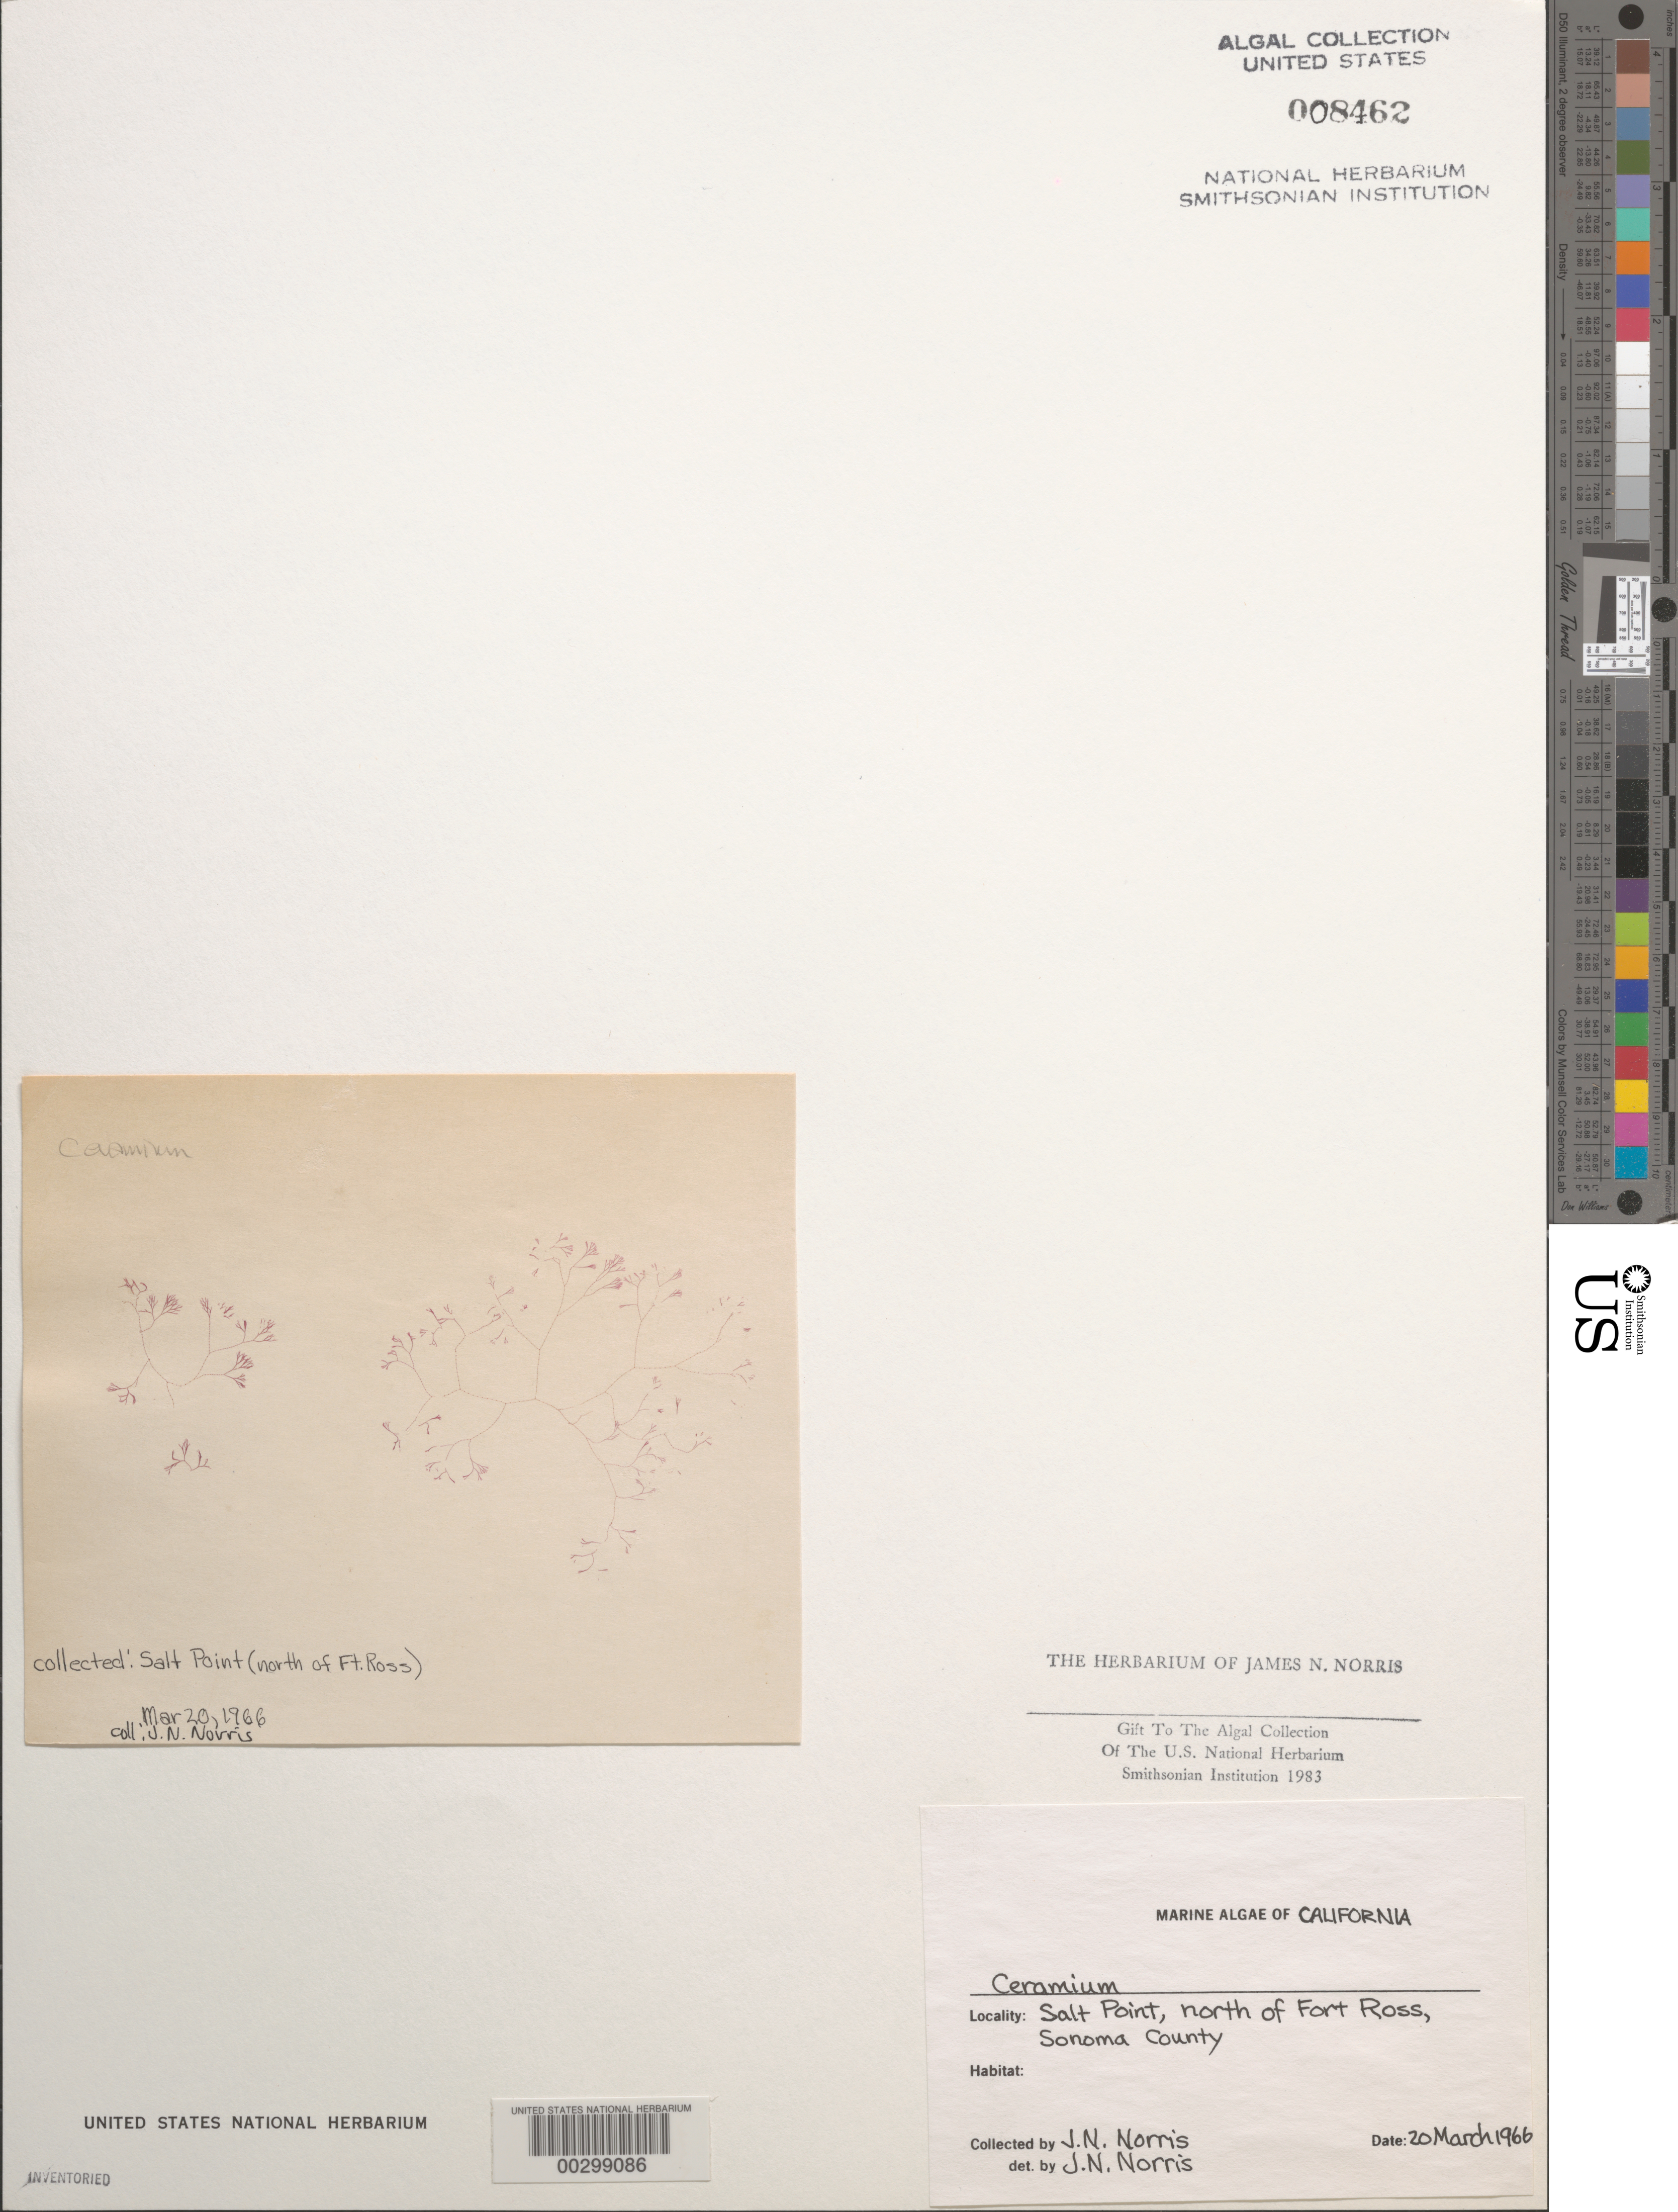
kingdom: Plantae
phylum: Rhodophyta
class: Florideophyceae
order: Ceramiales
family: Ceramiaceae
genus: Ceramium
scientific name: Ceramium sp.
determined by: Norris, James N.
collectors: J. N. Norris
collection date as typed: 20 Mar 1966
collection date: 1966-03-20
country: United States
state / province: California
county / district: Sonoma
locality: Salt Point, north of Fort Ross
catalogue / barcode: US 8462